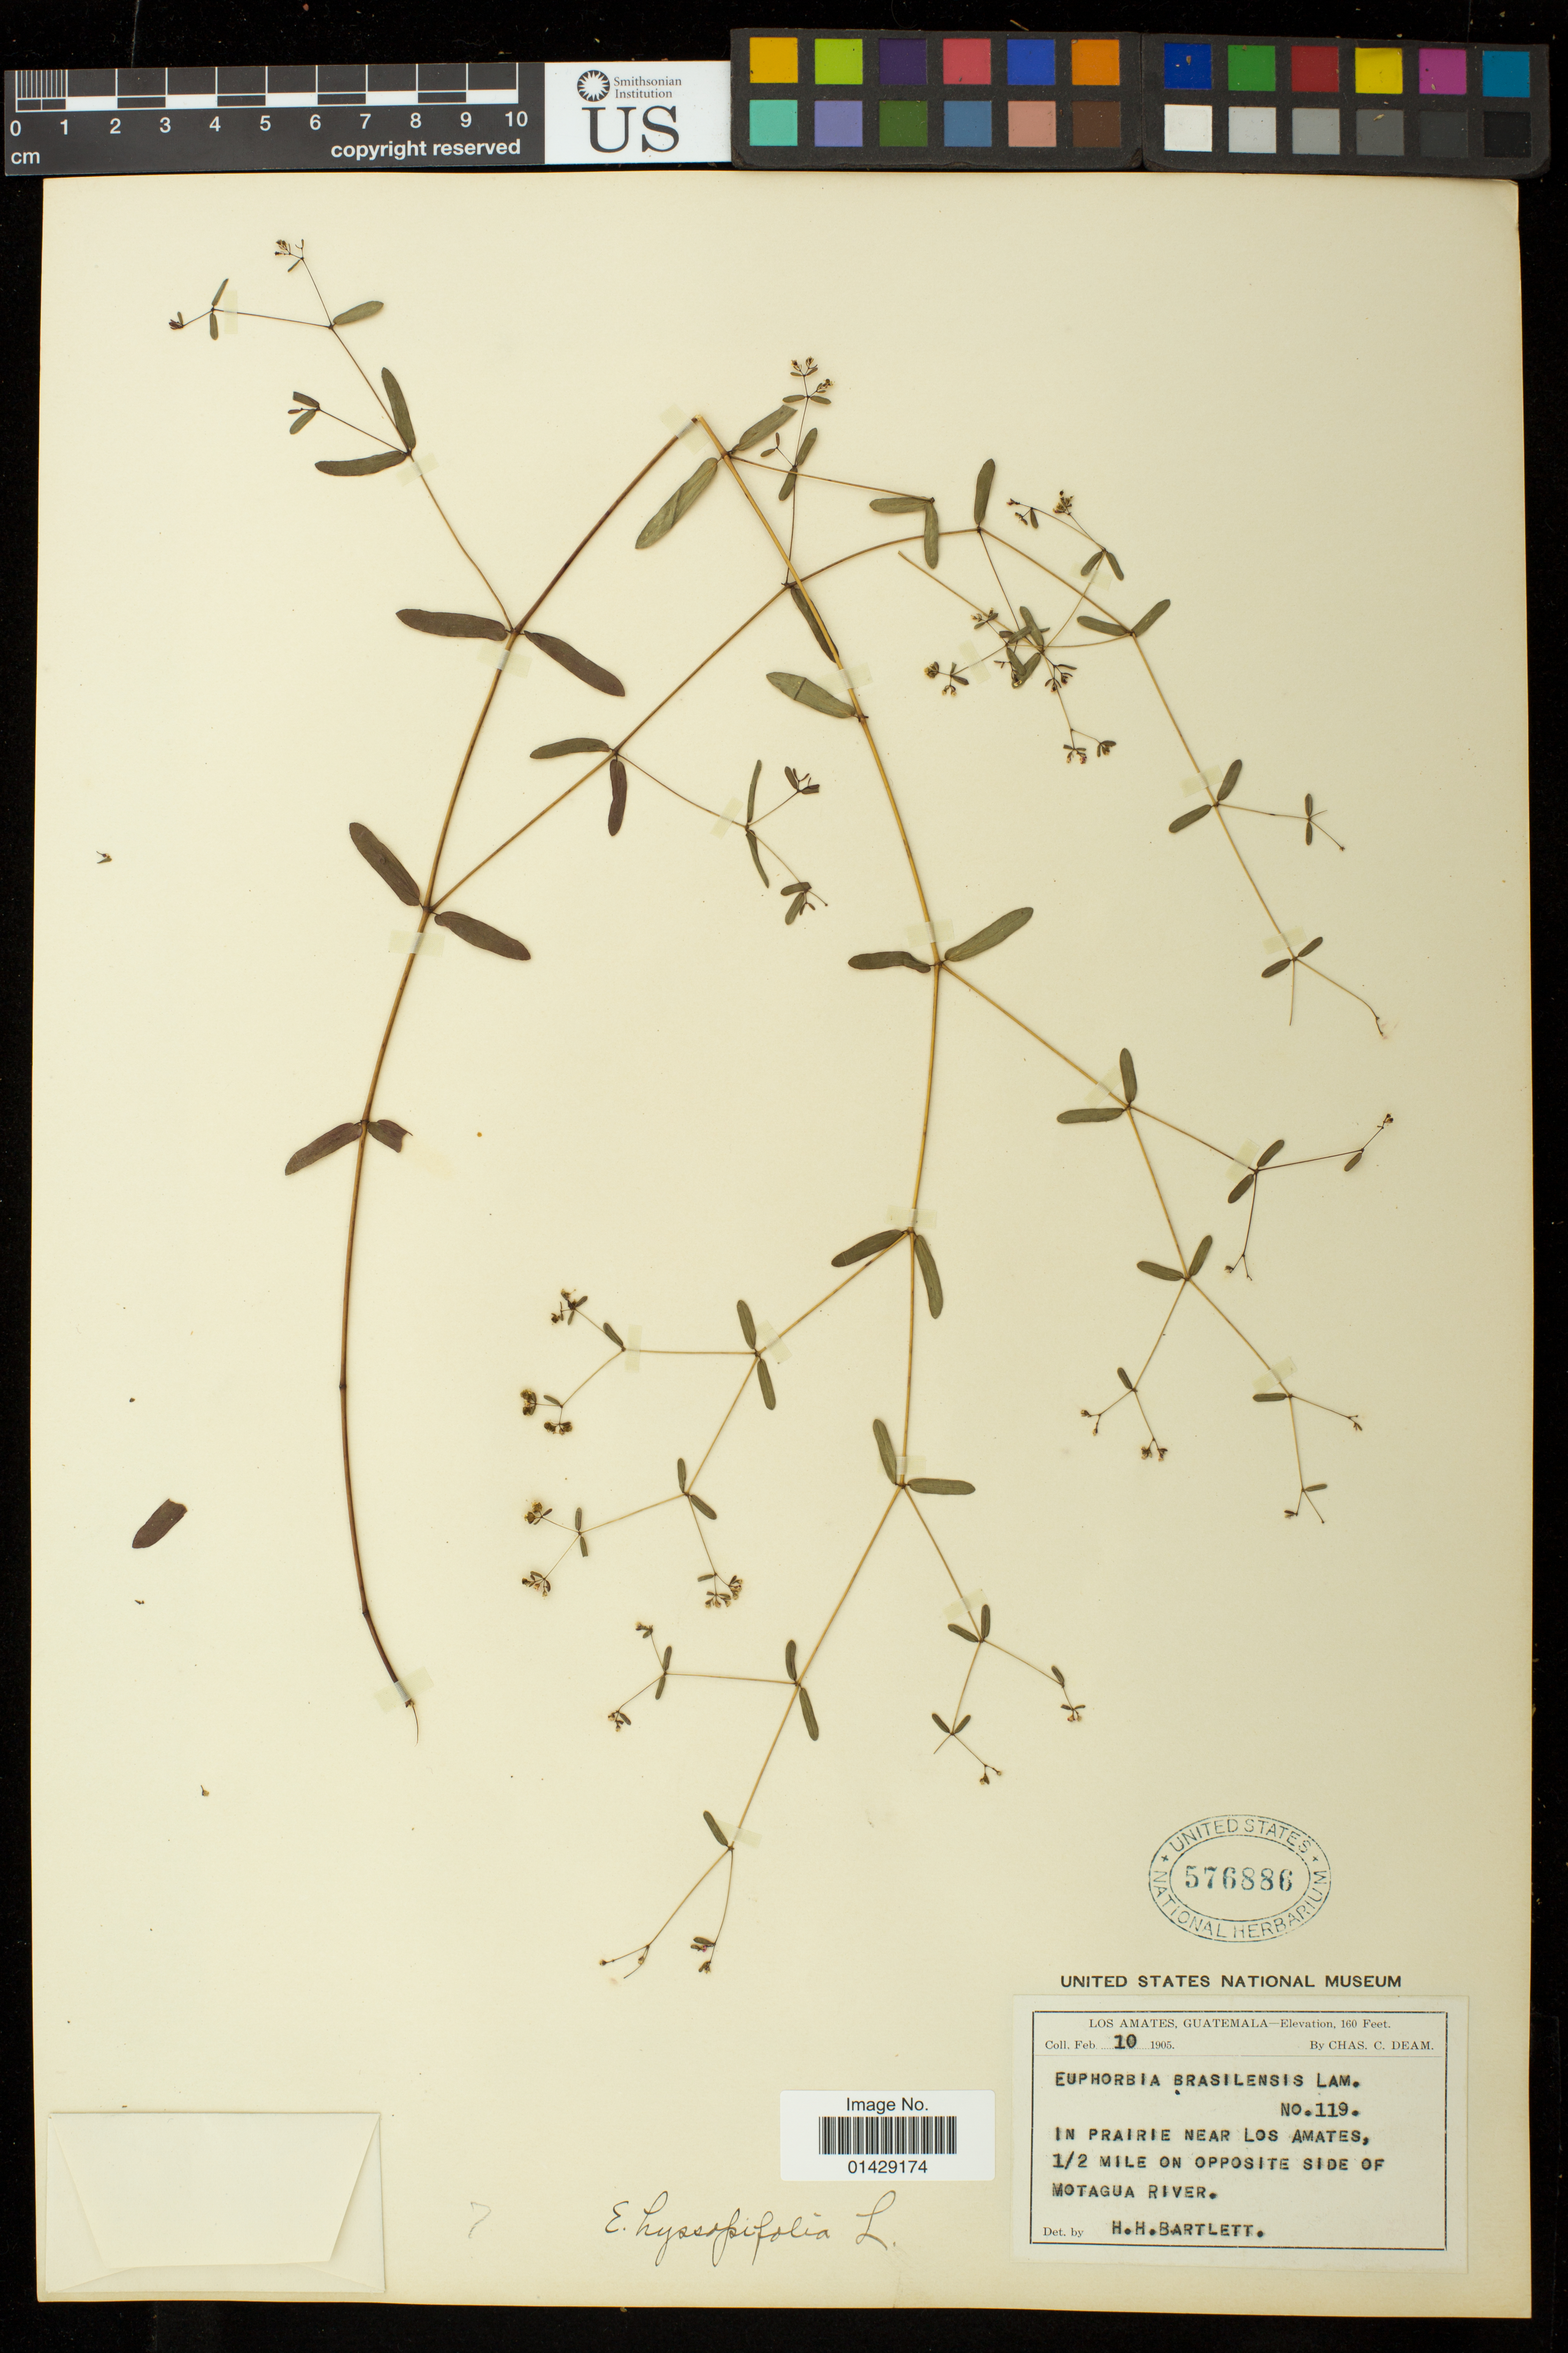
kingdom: Plantae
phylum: Tracheophyta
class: Magnoliopsida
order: Malpighiales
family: Euphorbiaceae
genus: Euphorbia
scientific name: Euphorbia hyssopifolia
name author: L.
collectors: C. C. Deam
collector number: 119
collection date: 1905-02-10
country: Guatemala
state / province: Izabal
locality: In prairie near Los Amates, 1/2 mile on opposite side of Motagua River.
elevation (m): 49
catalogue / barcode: US 576886